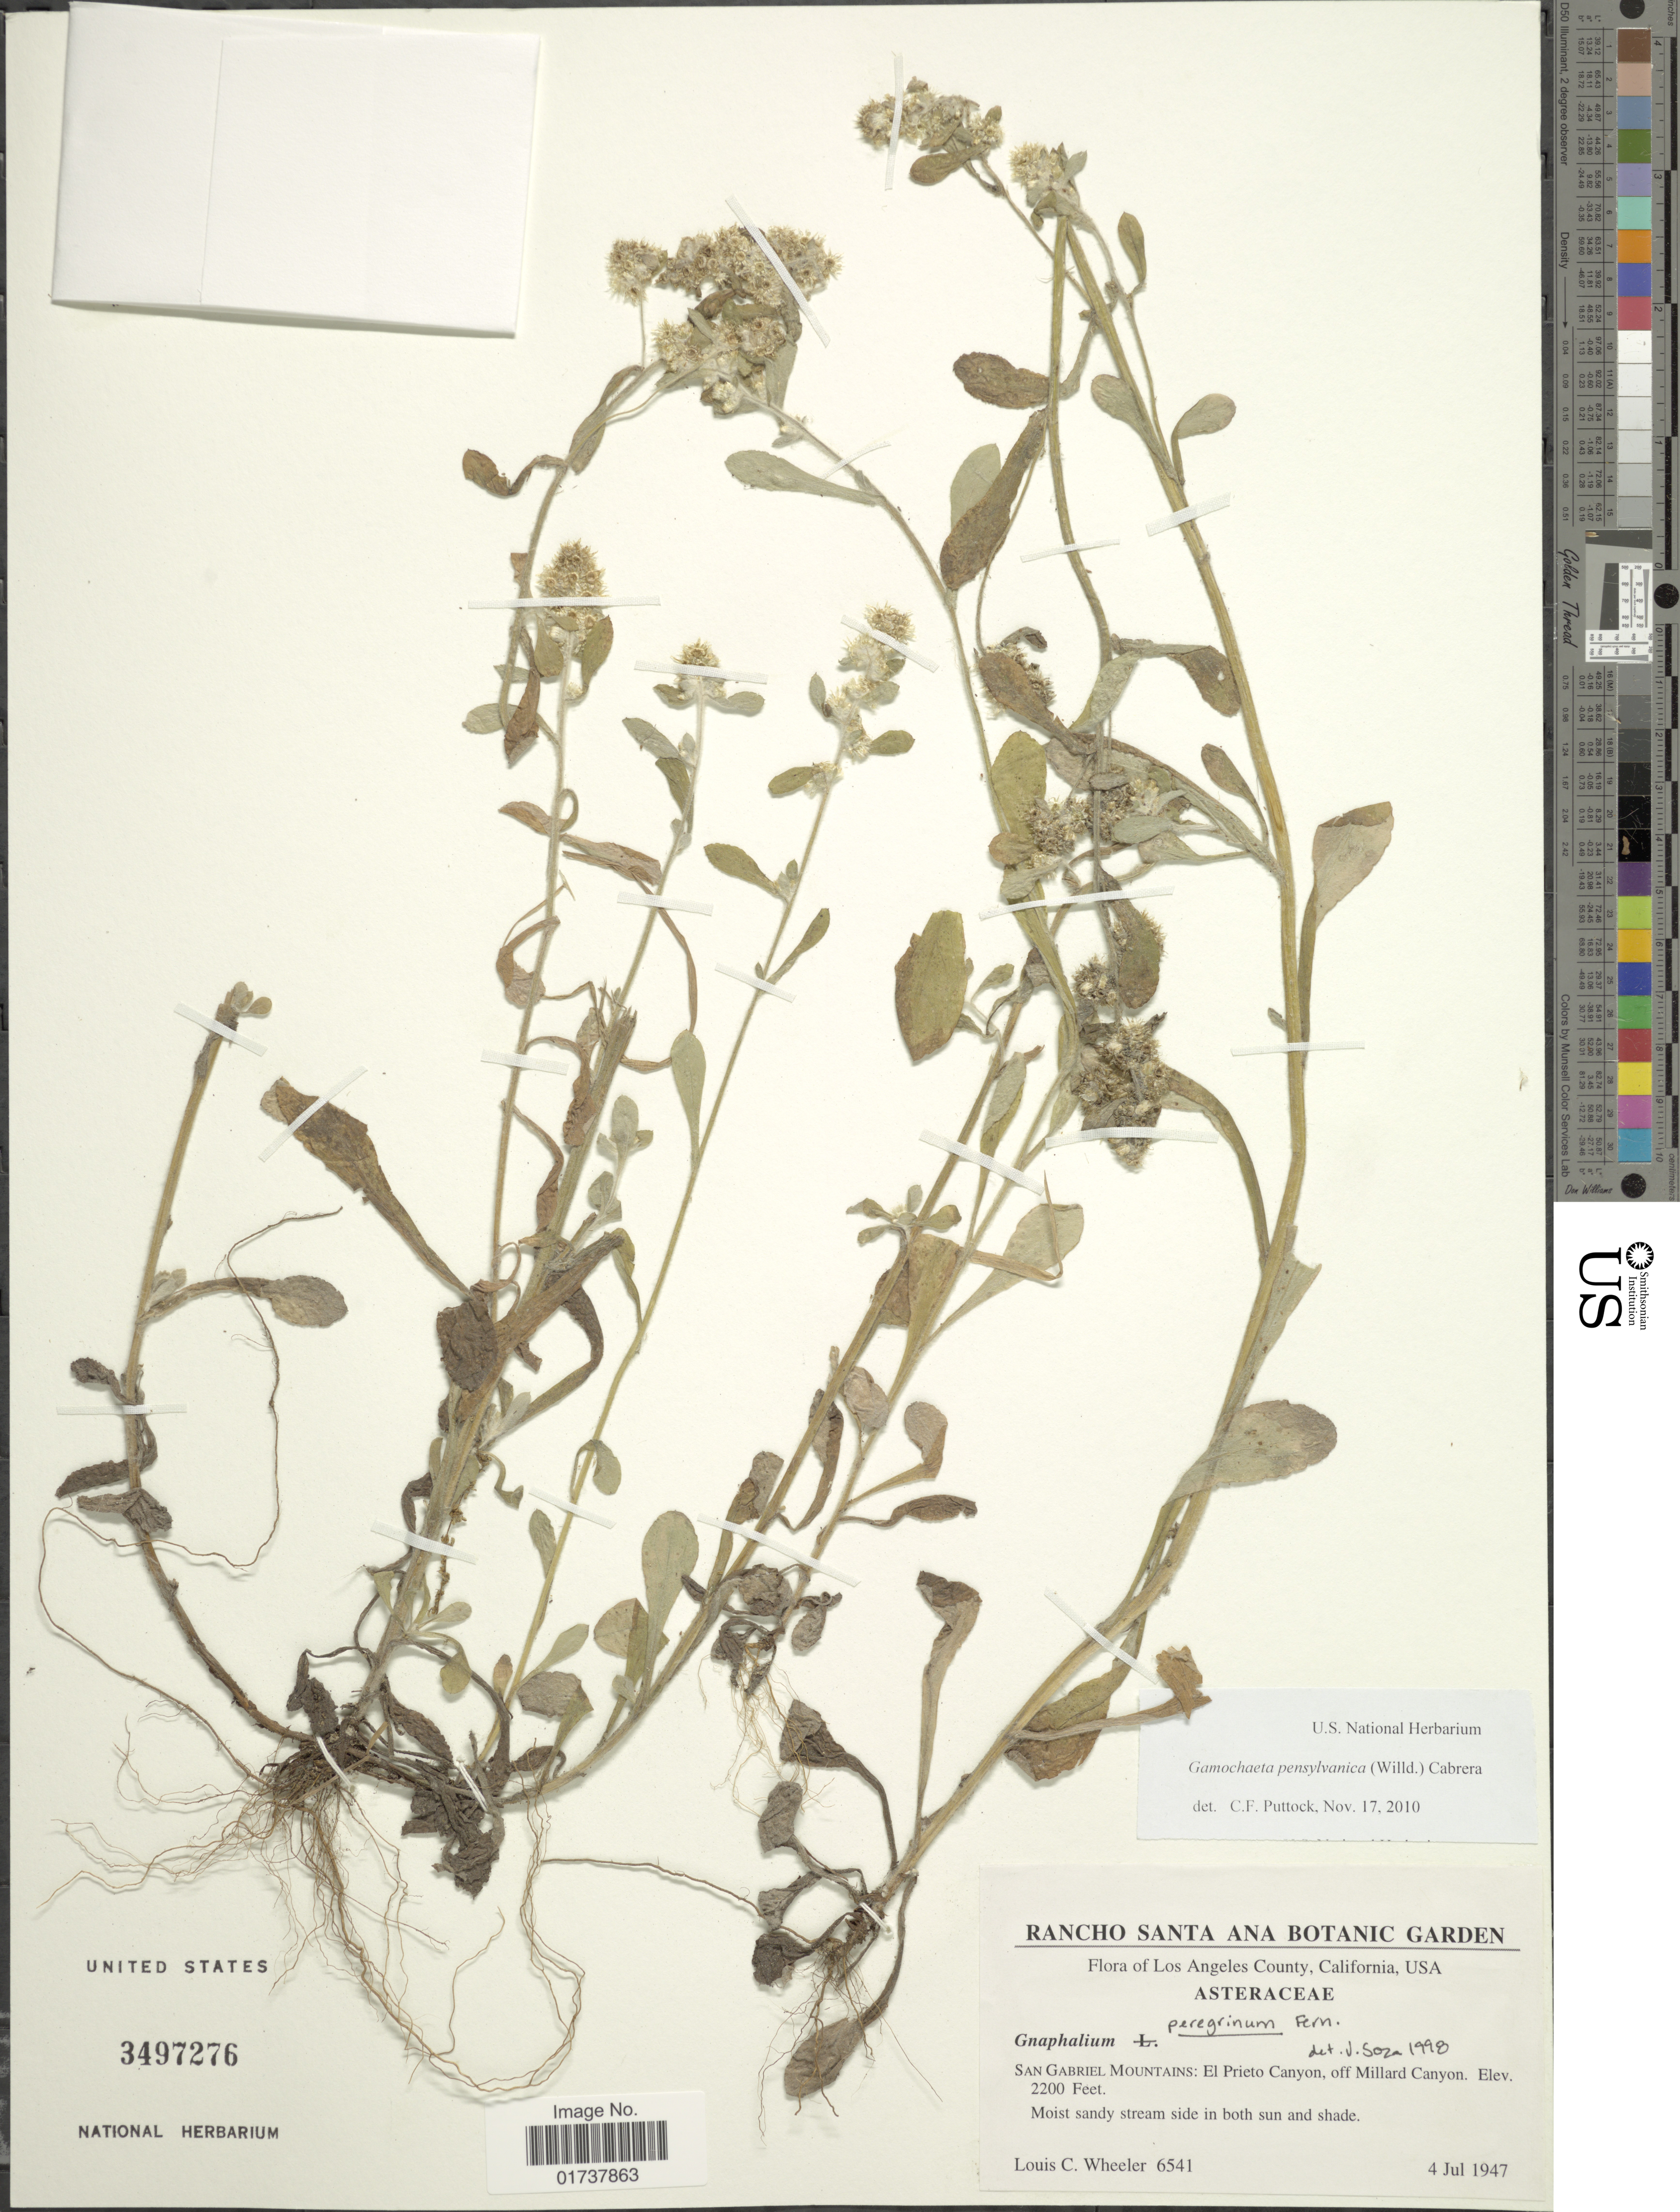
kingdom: Plantae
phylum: Tracheophyta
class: Magnoliopsida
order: Asterales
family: Asteraceae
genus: Gamochaeta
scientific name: Gamochaeta pensylvanica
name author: (Willd.) Cabrera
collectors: L. C. Wheeler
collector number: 6541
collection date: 1947-07-04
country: United States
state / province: California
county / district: Los Angeles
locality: Los Angeles County, San Gabriel Mountains: El Prieto Canyon, off Millard Canyon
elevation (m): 671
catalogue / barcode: US 3497276